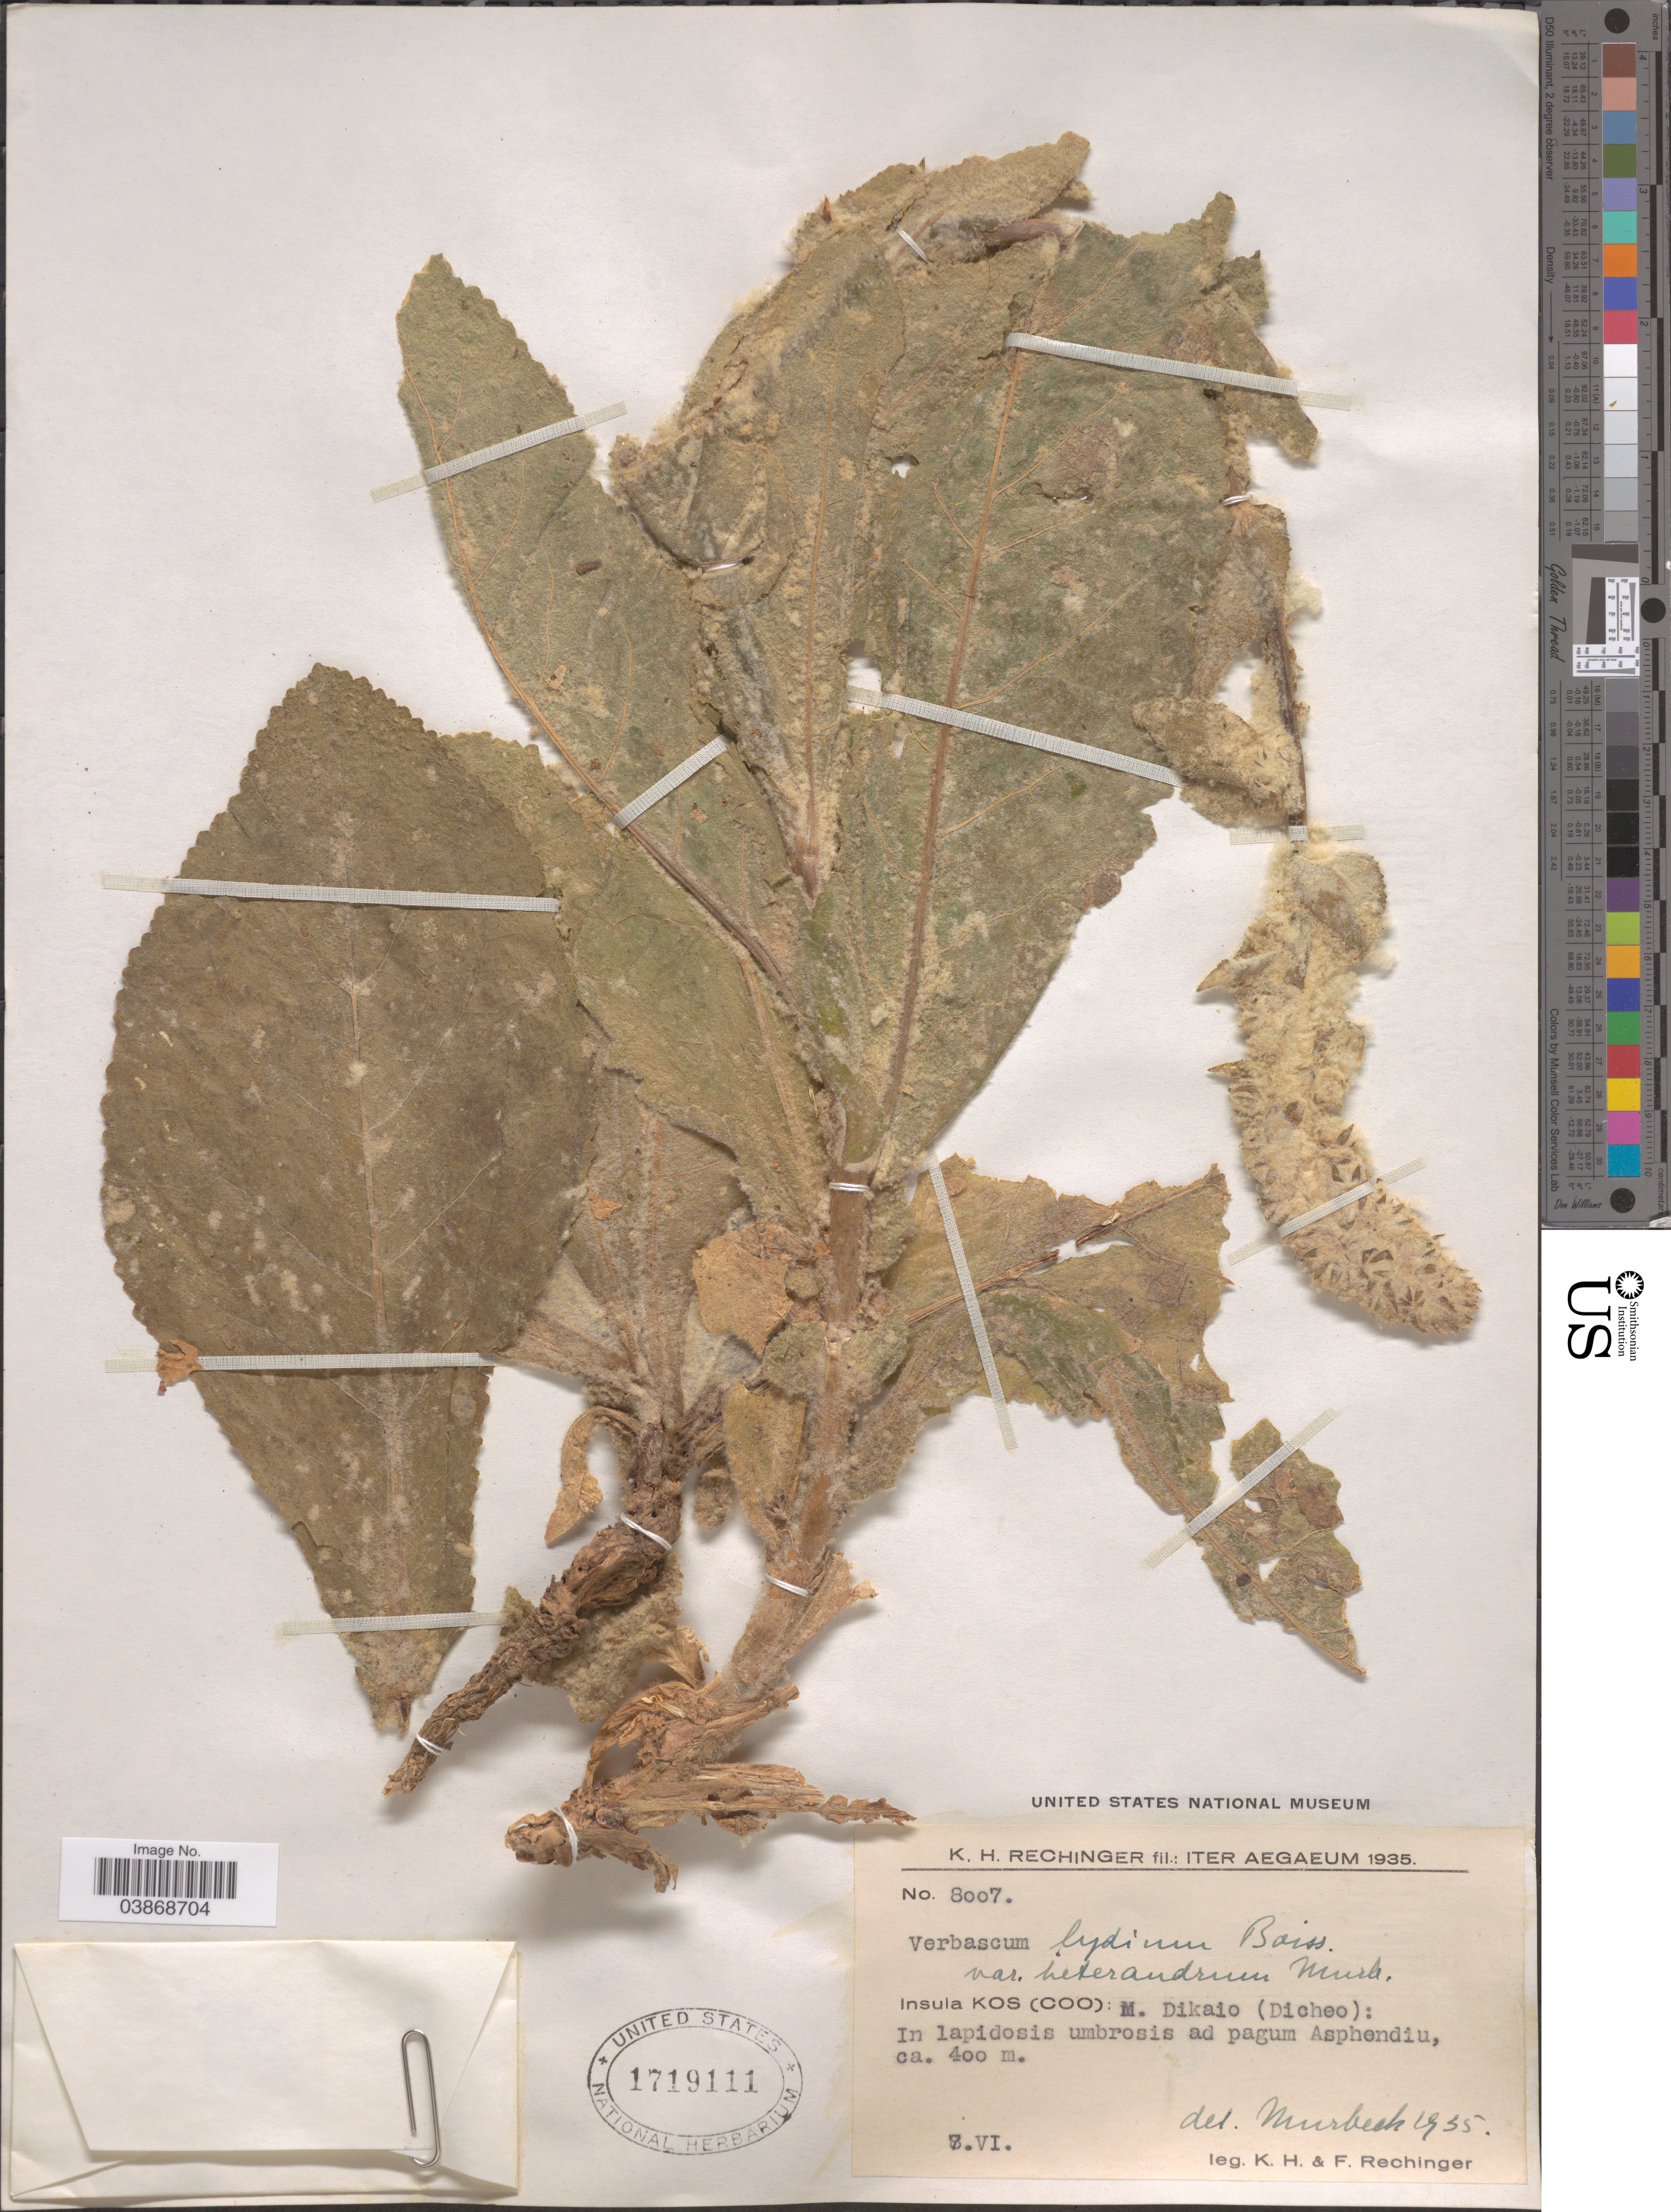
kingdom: Plantae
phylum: Tracheophyta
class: Magnoliopsida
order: Lamiales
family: Scrophulariaceae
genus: Verbascum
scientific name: Verbascum lydium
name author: Boiss.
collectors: K. H. Rechinger & F. Rechinger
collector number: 8007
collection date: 1935-06-07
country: Greece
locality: Iter Aegaeum. Insula Kos (Coos): M. Dikaio (Dicheo): In lapidosis umbrosis ad pagum Asphendiu.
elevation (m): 400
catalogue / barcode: US 1719111